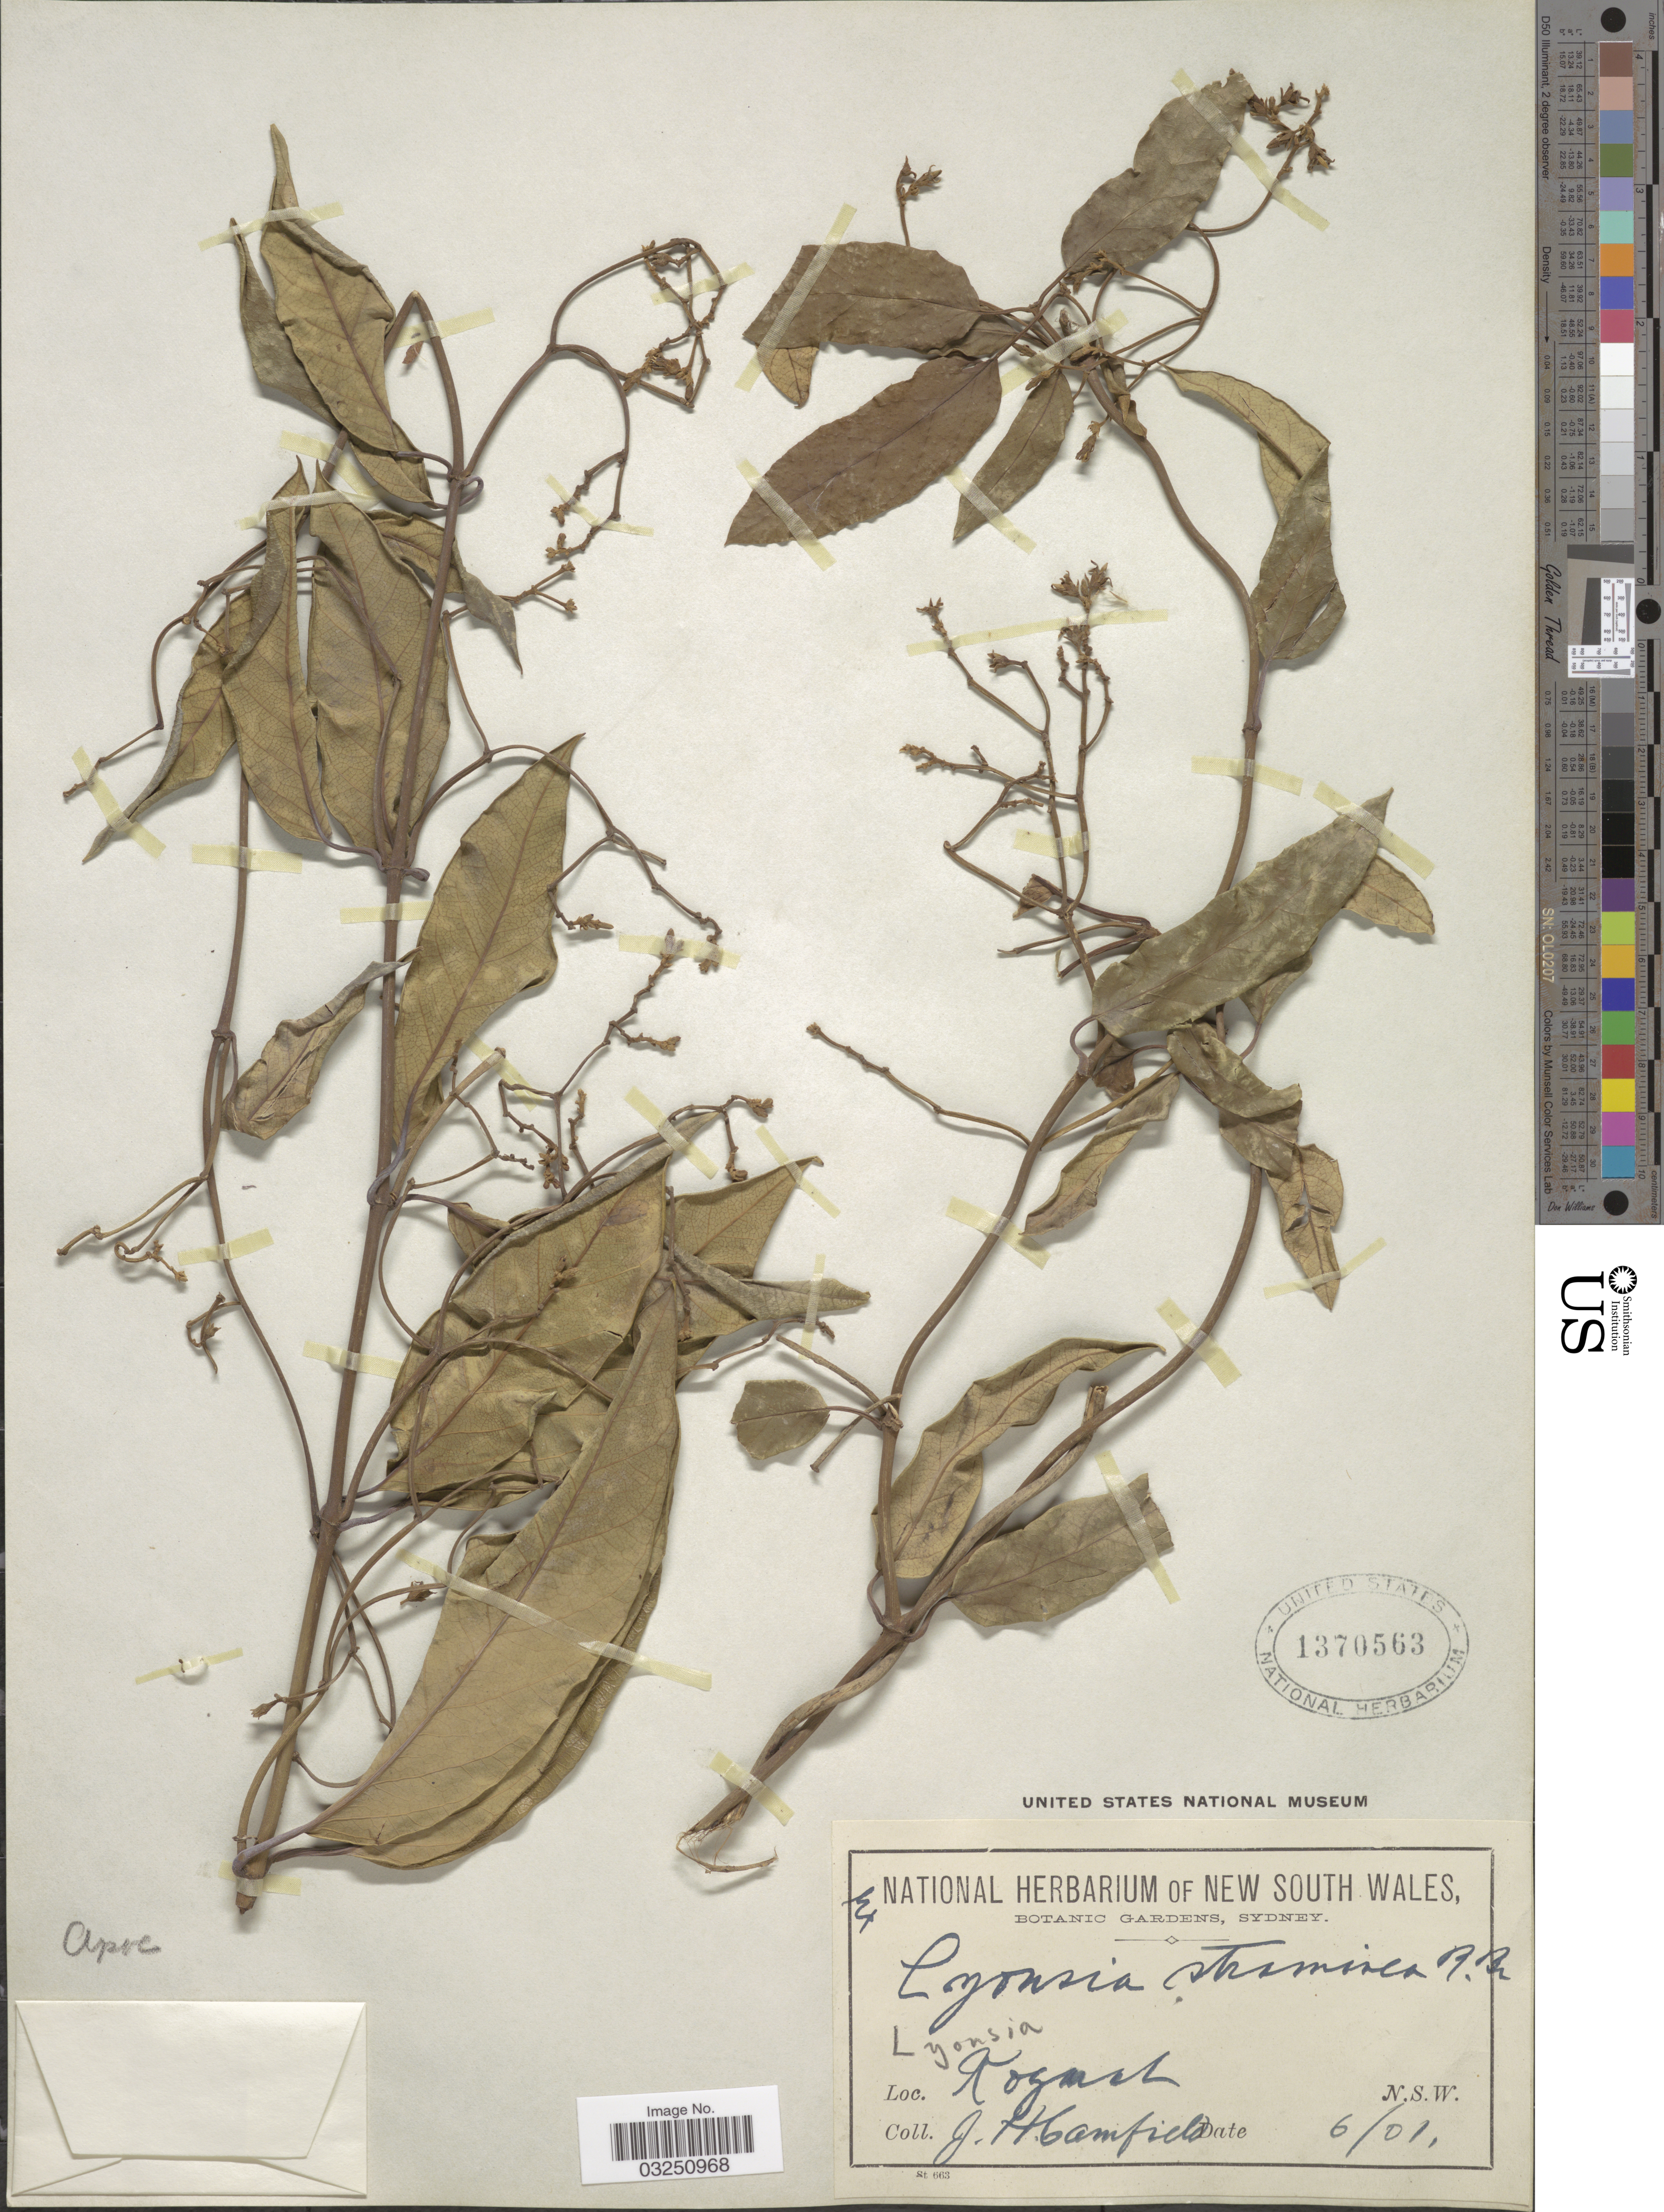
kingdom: Plantae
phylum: Tracheophyta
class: Magnoliopsida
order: Gentianales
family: Apocynaceae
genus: Parsonsia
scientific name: Parsonsia straminea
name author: (R. Br.) F. Muell.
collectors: J. Camfield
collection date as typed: Transcribed d/m/y: /6/1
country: Australia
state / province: New South Wales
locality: Kogarah. N. S. W.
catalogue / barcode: US 1370563